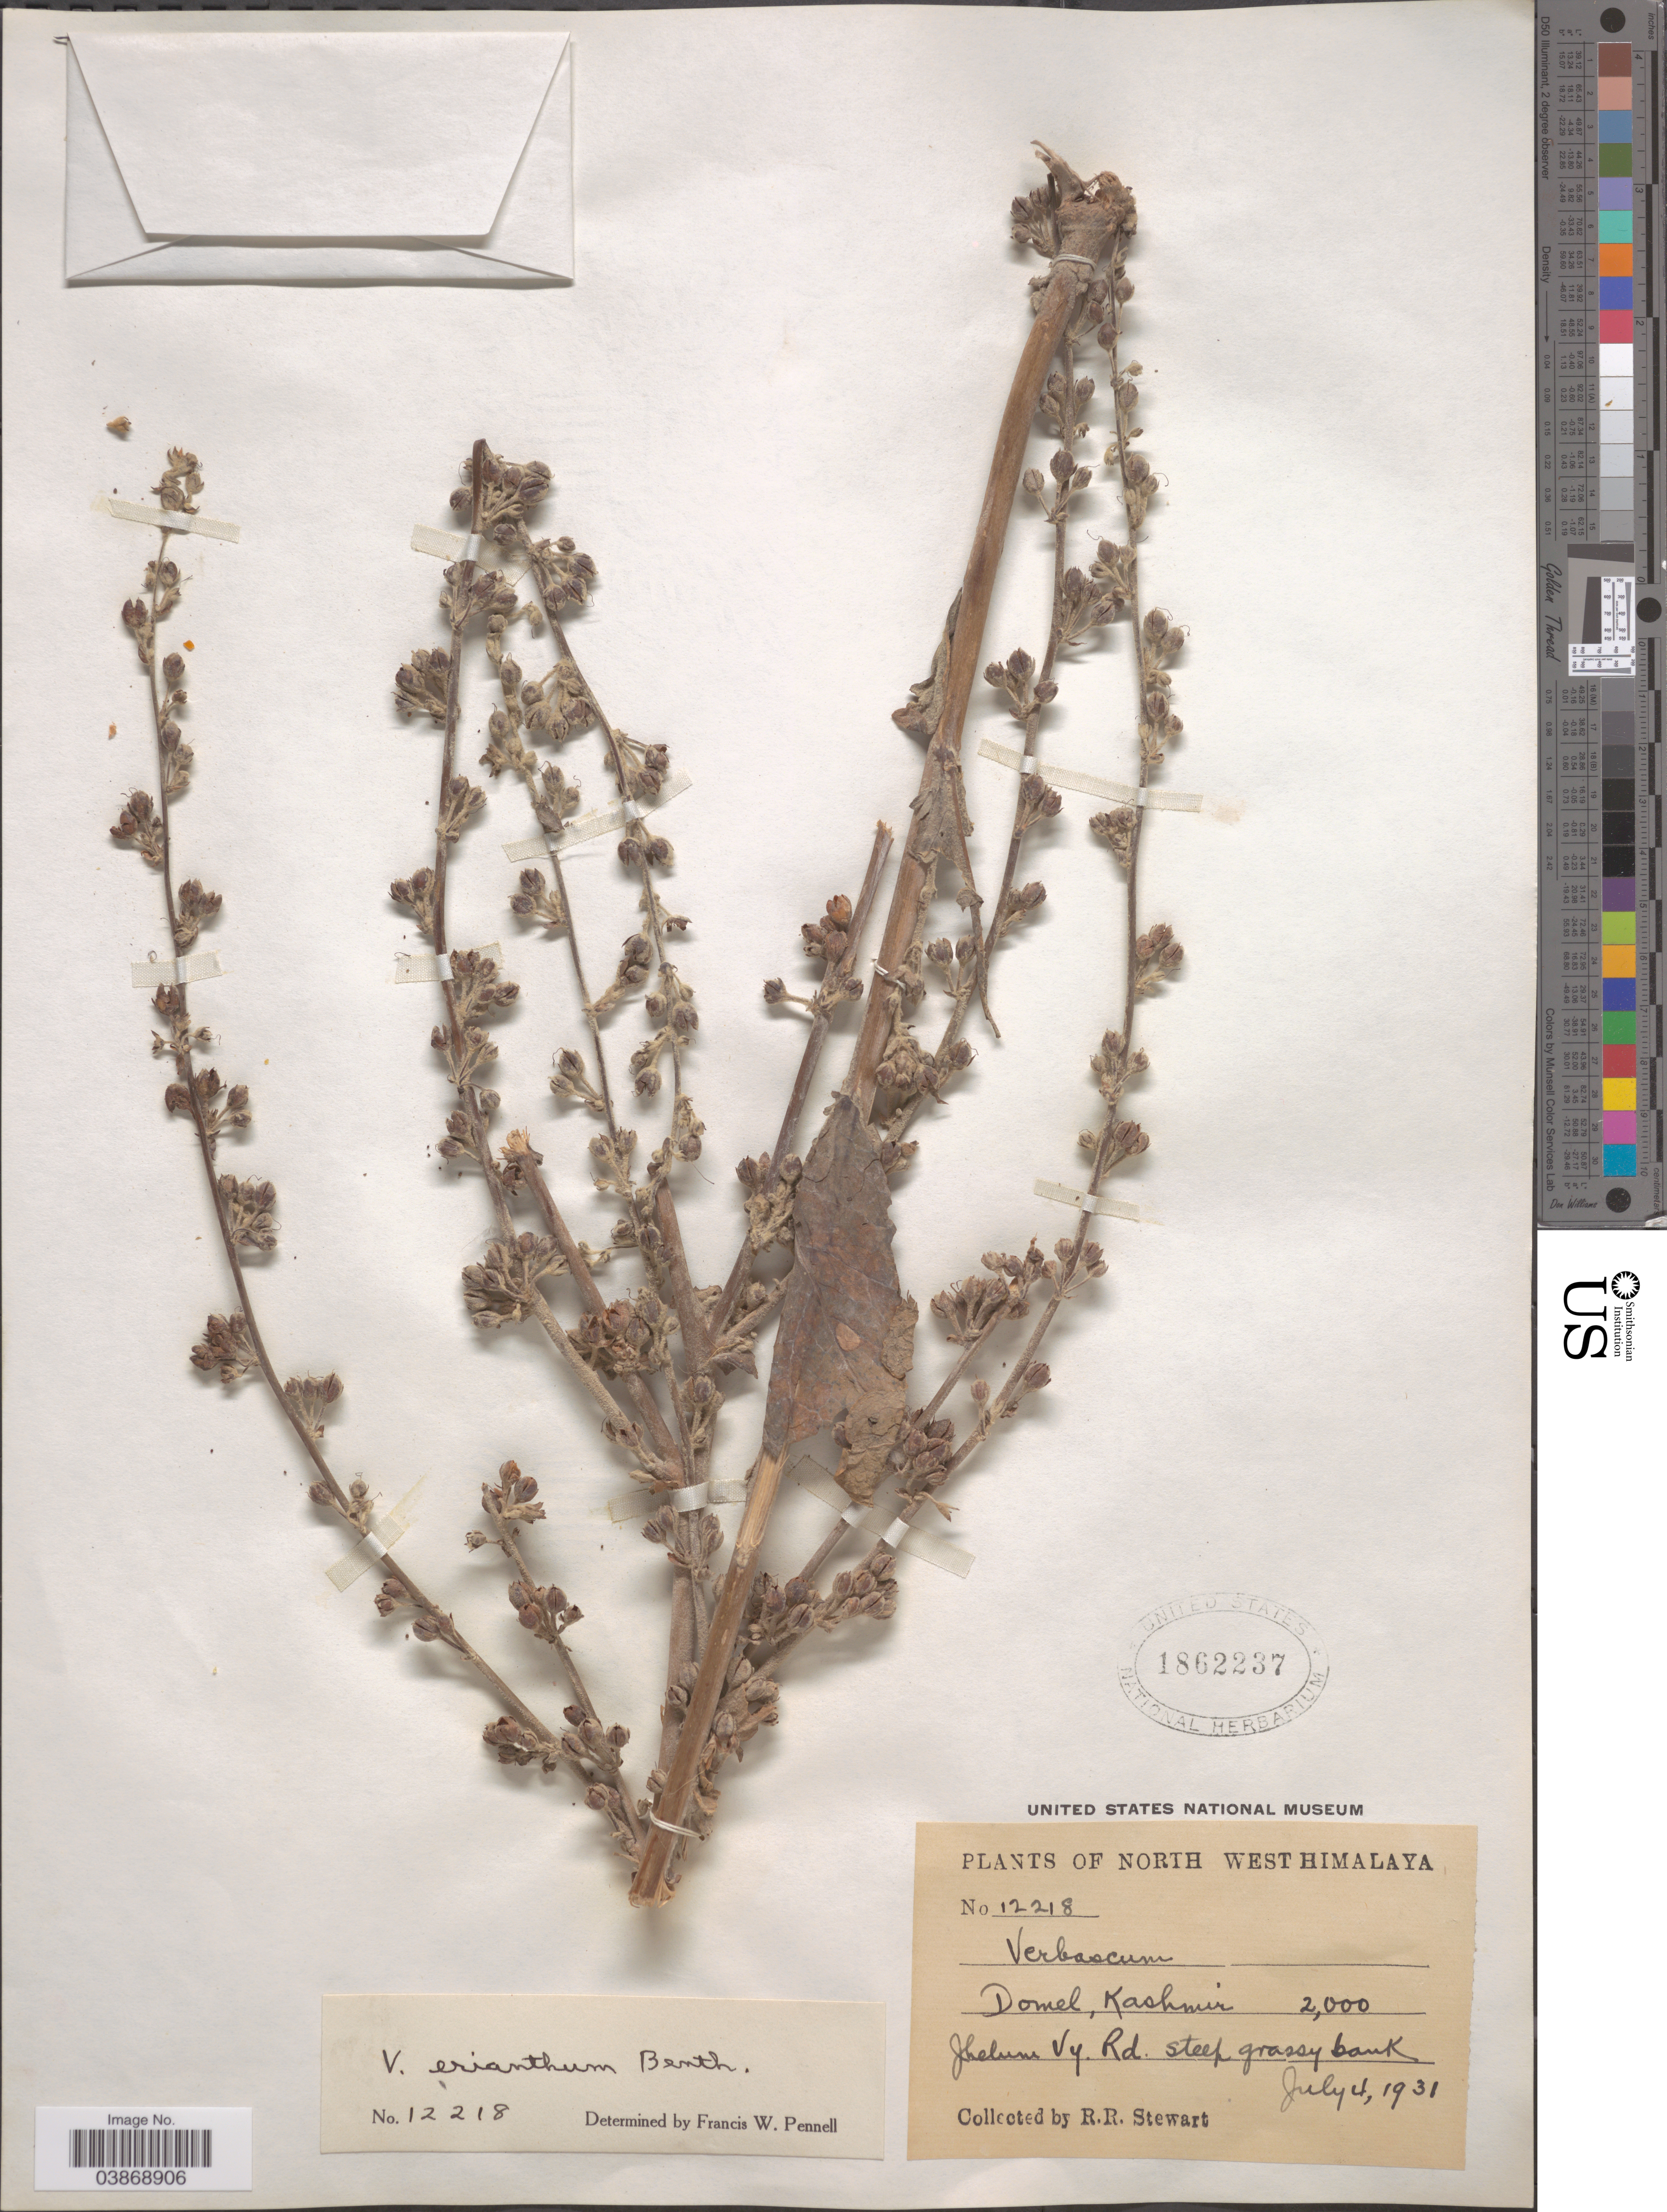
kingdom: Plantae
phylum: Tracheophyta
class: Magnoliopsida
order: Lamiales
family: Scrophulariaceae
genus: Verbascum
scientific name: Verbascum erianthum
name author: Benth.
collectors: R. Stewart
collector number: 12218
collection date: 1931-07-04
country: India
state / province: Jammu and Kashmir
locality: North West Himalaya. Domel, Kashmir. Jhelum Vy. Rd. Steep grassy bank.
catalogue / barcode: US 1862237